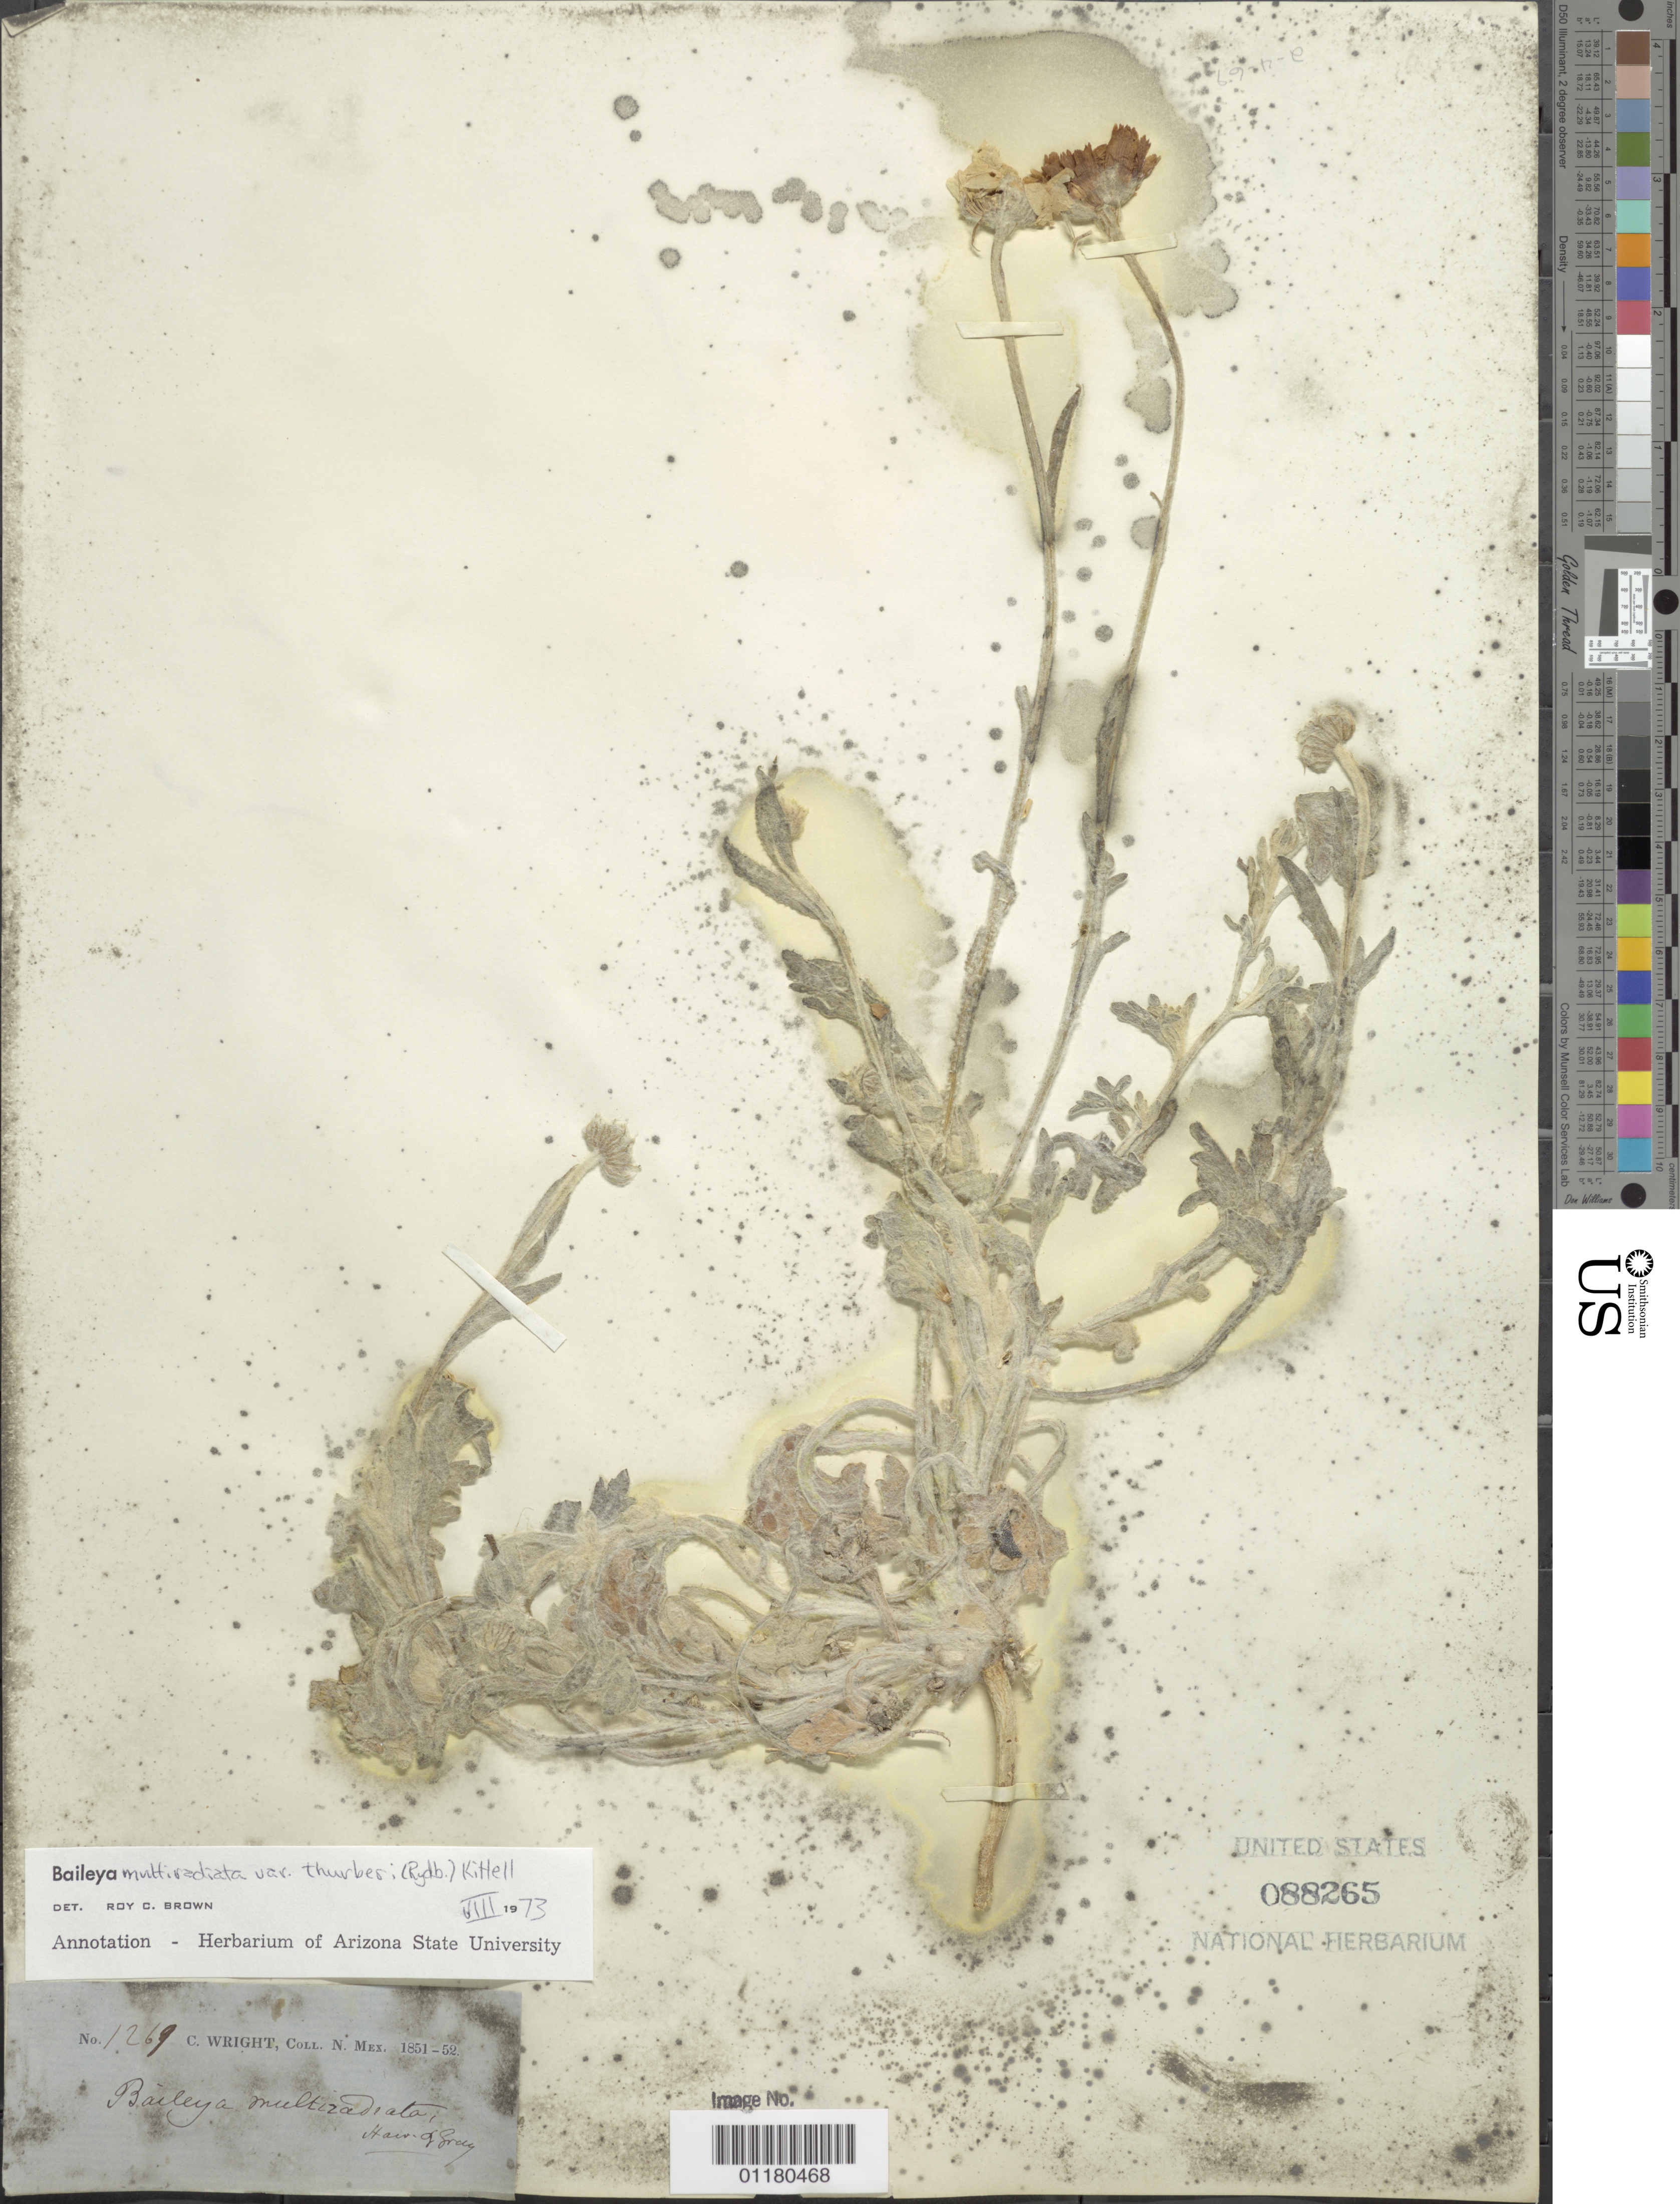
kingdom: Plantae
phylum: Tracheophyta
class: Magnoliopsida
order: Asterales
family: Asteraceae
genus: Baileya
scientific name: Baileya multiradiata var. thurberi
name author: (Rydb.) Kittell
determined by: Brown, Roy C.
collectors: C. Wright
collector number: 1269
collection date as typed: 1851 to -- --- 1852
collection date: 1851/1852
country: United States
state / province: New Mexico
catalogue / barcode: US 88265